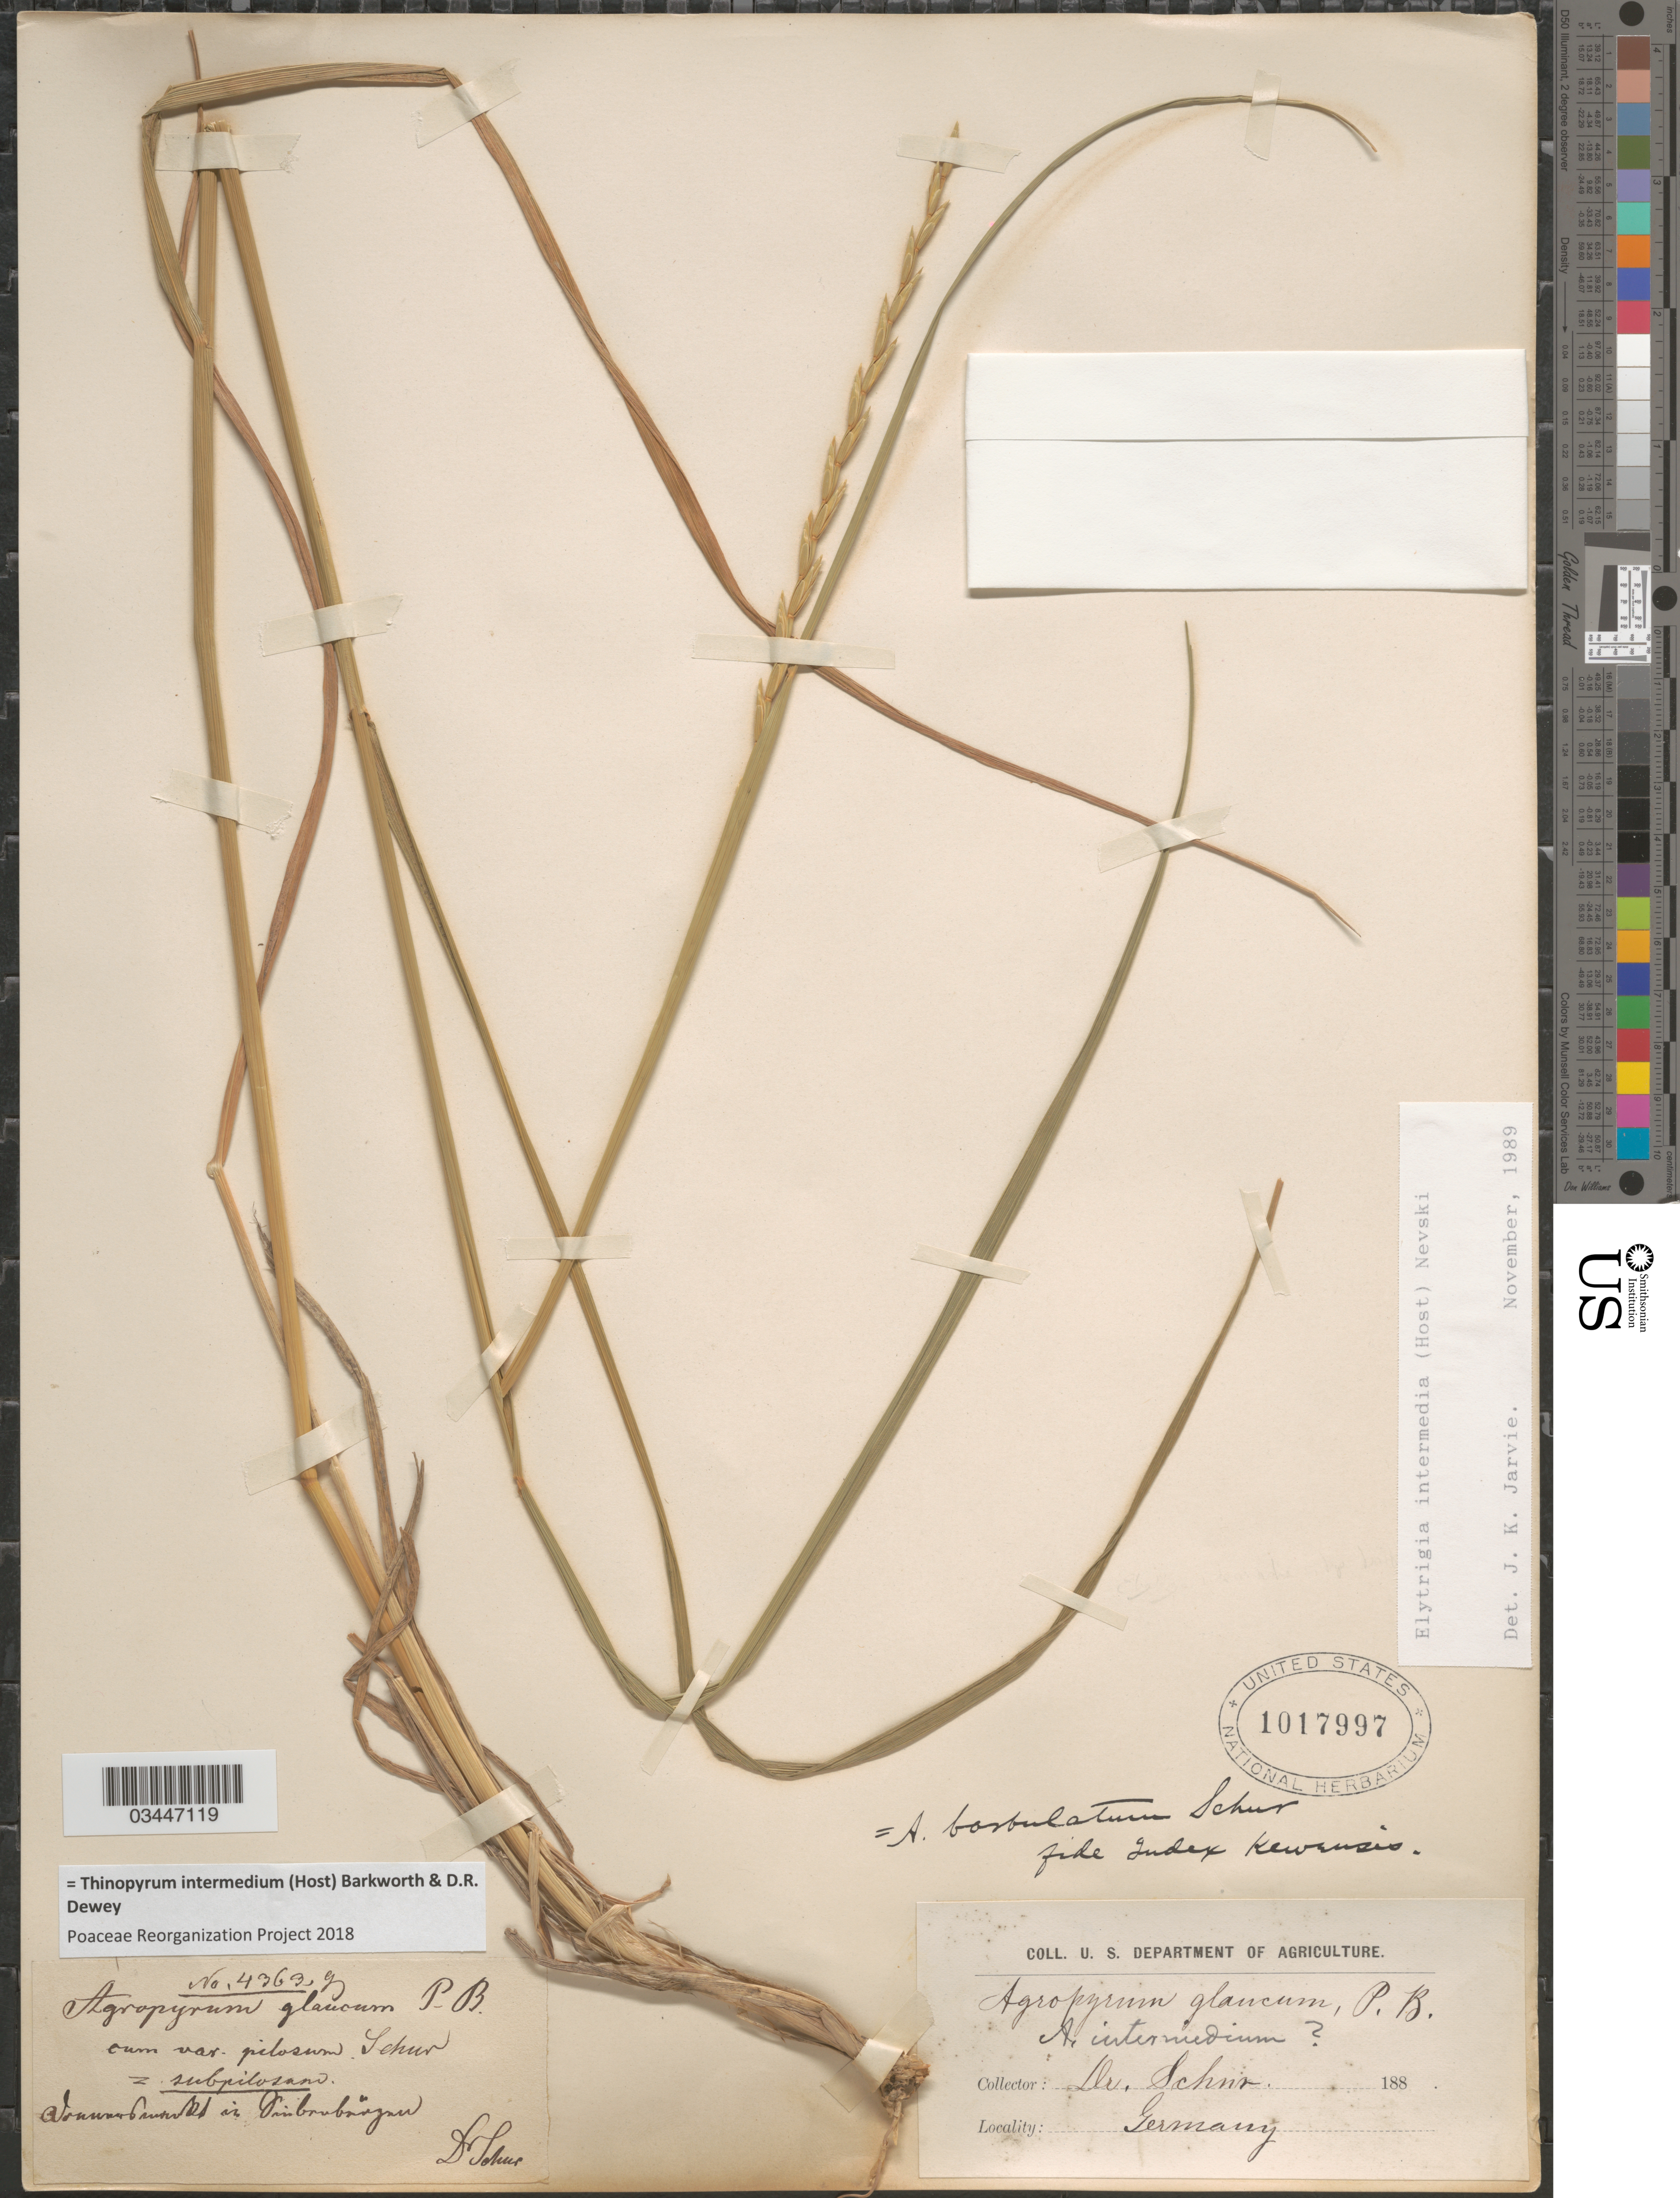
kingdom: Plantae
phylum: Tracheophyta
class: Liliopsida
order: Poales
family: Poaceae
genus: Thinopyrum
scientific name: Thinopyrum intermedium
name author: (Host) Barkworth & Dewey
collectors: Schur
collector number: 4363g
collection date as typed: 188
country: Germany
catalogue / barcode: US 1017997